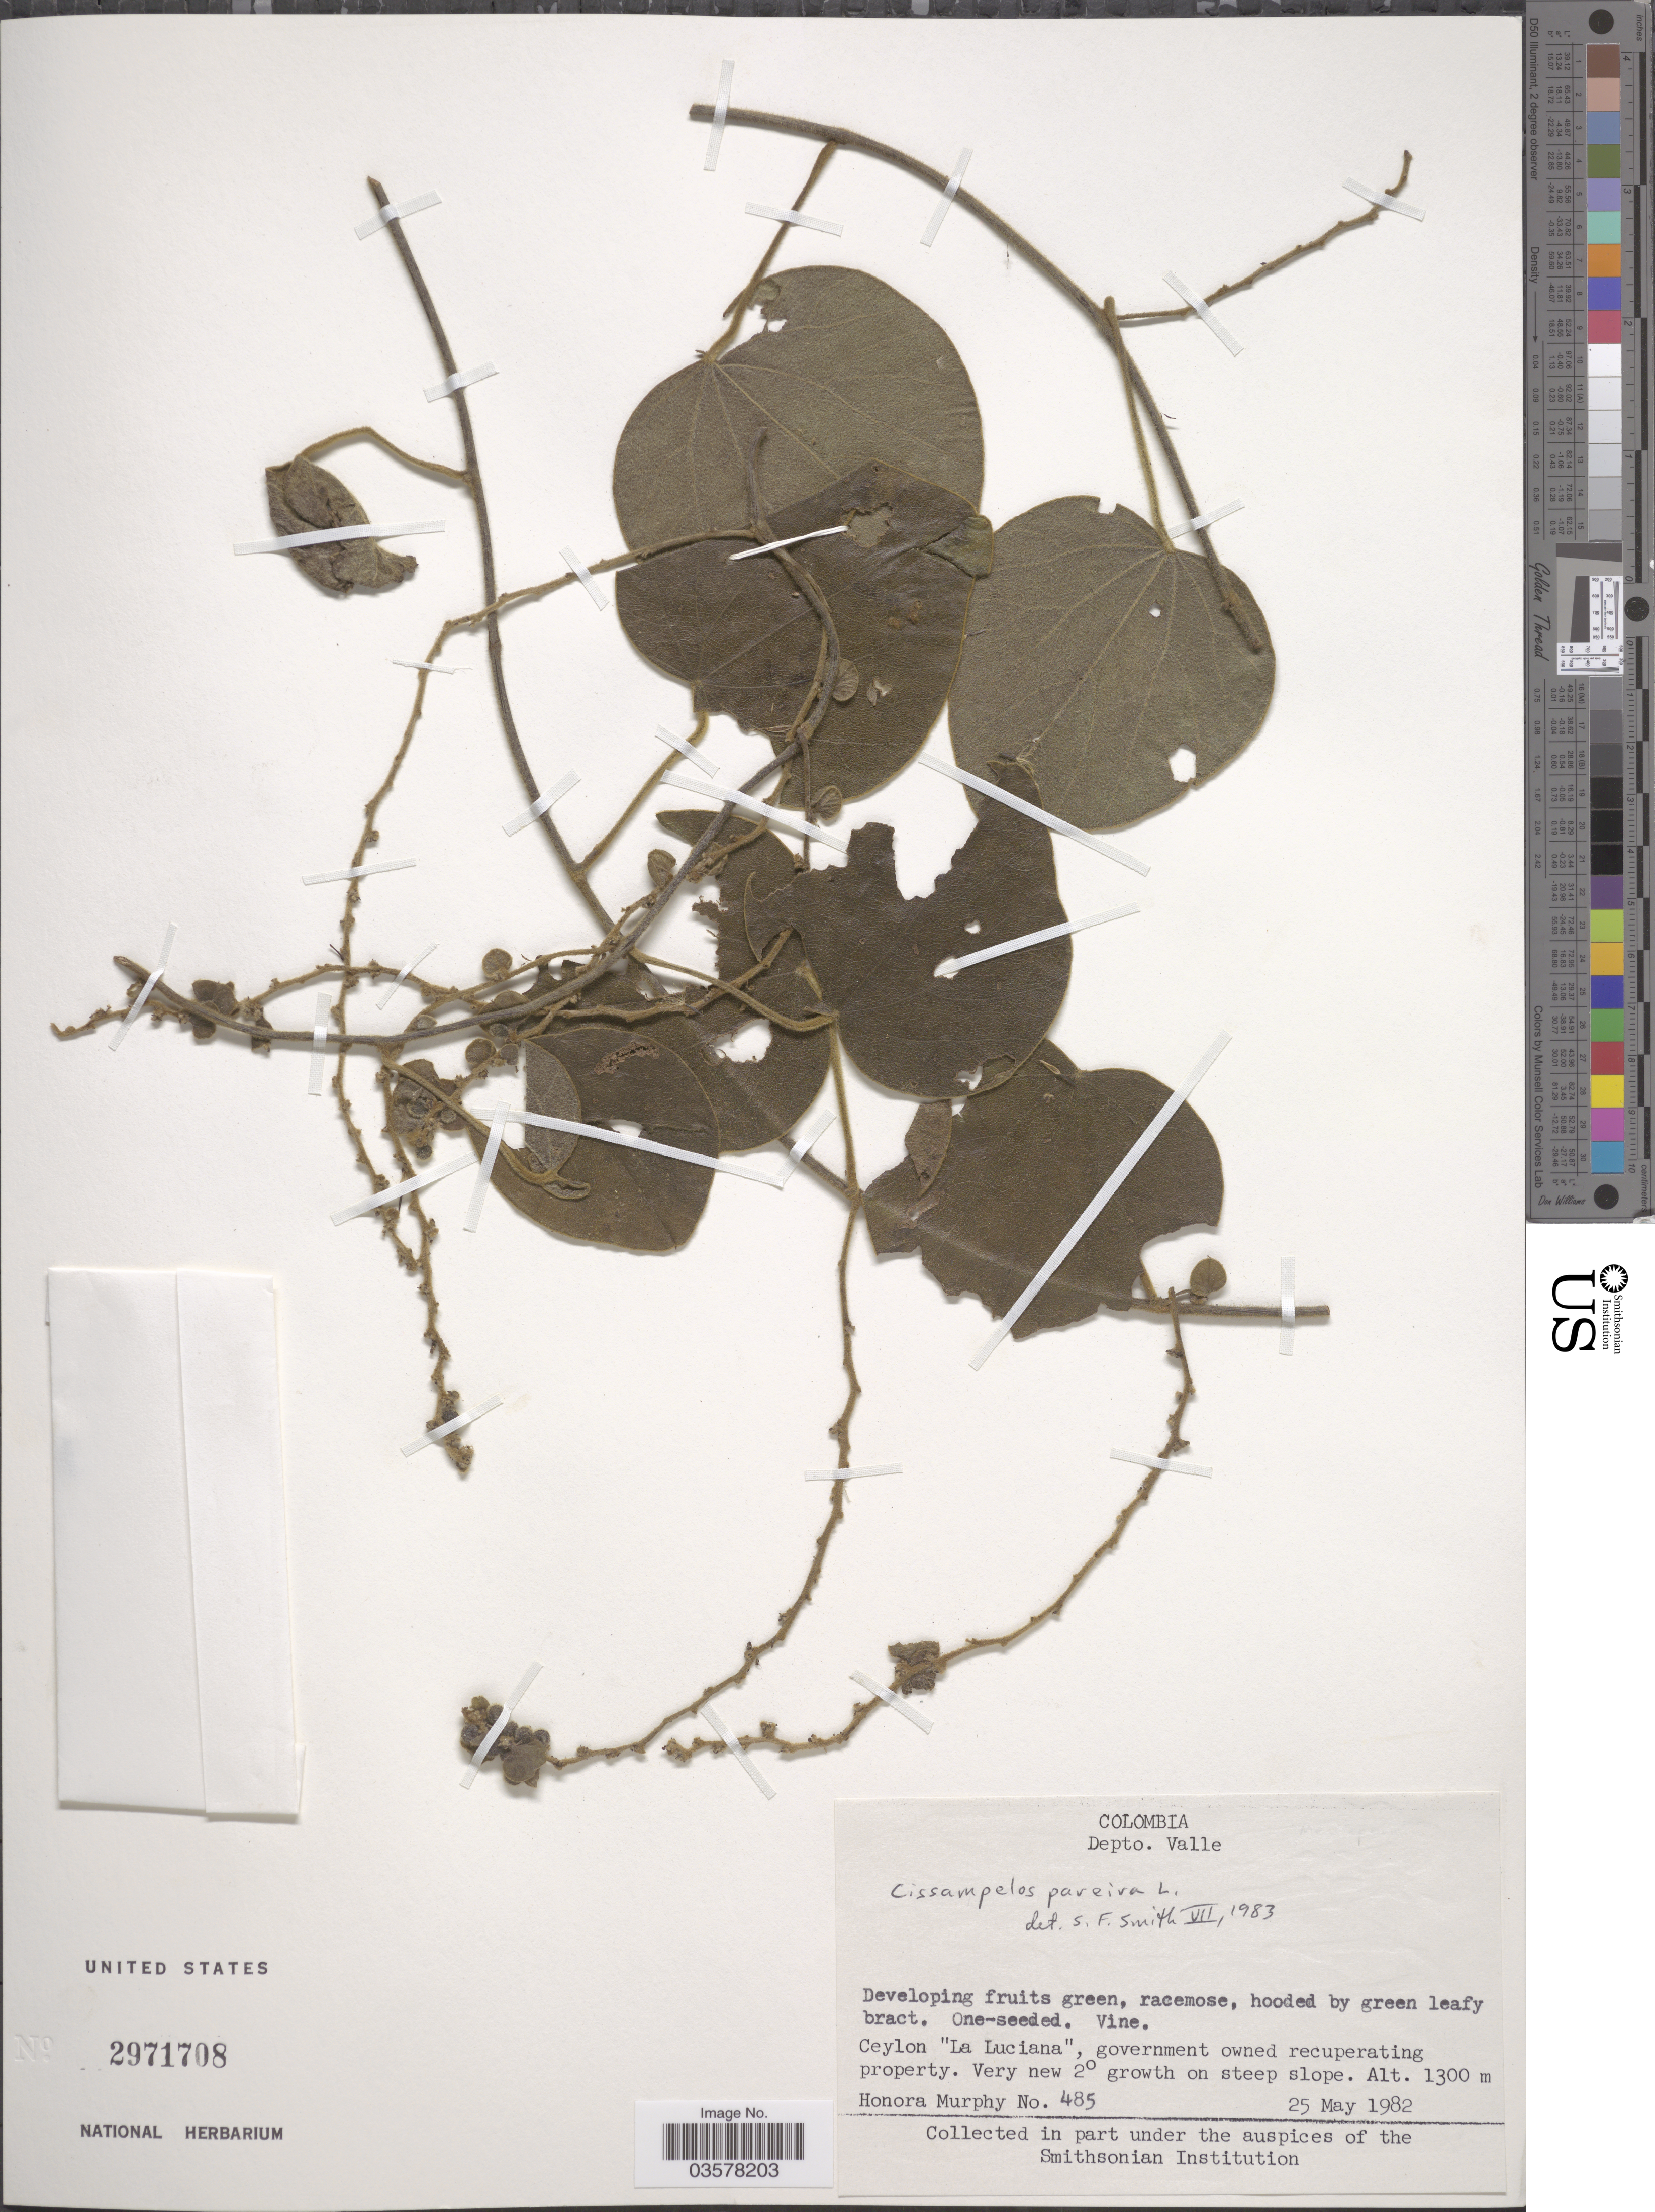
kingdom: Plantae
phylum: Tracheophyta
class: Magnoliopsida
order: Ranunculales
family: Menispermaceae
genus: Cissampelos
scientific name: Cissampelos pareira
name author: L.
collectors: H. Murphy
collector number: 485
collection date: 1982-05-25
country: Colombia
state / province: Valle del Cauca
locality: Depto. Valle. Ceylon "La Luciana", government owned recuperating property.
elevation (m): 1300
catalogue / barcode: US 2971708